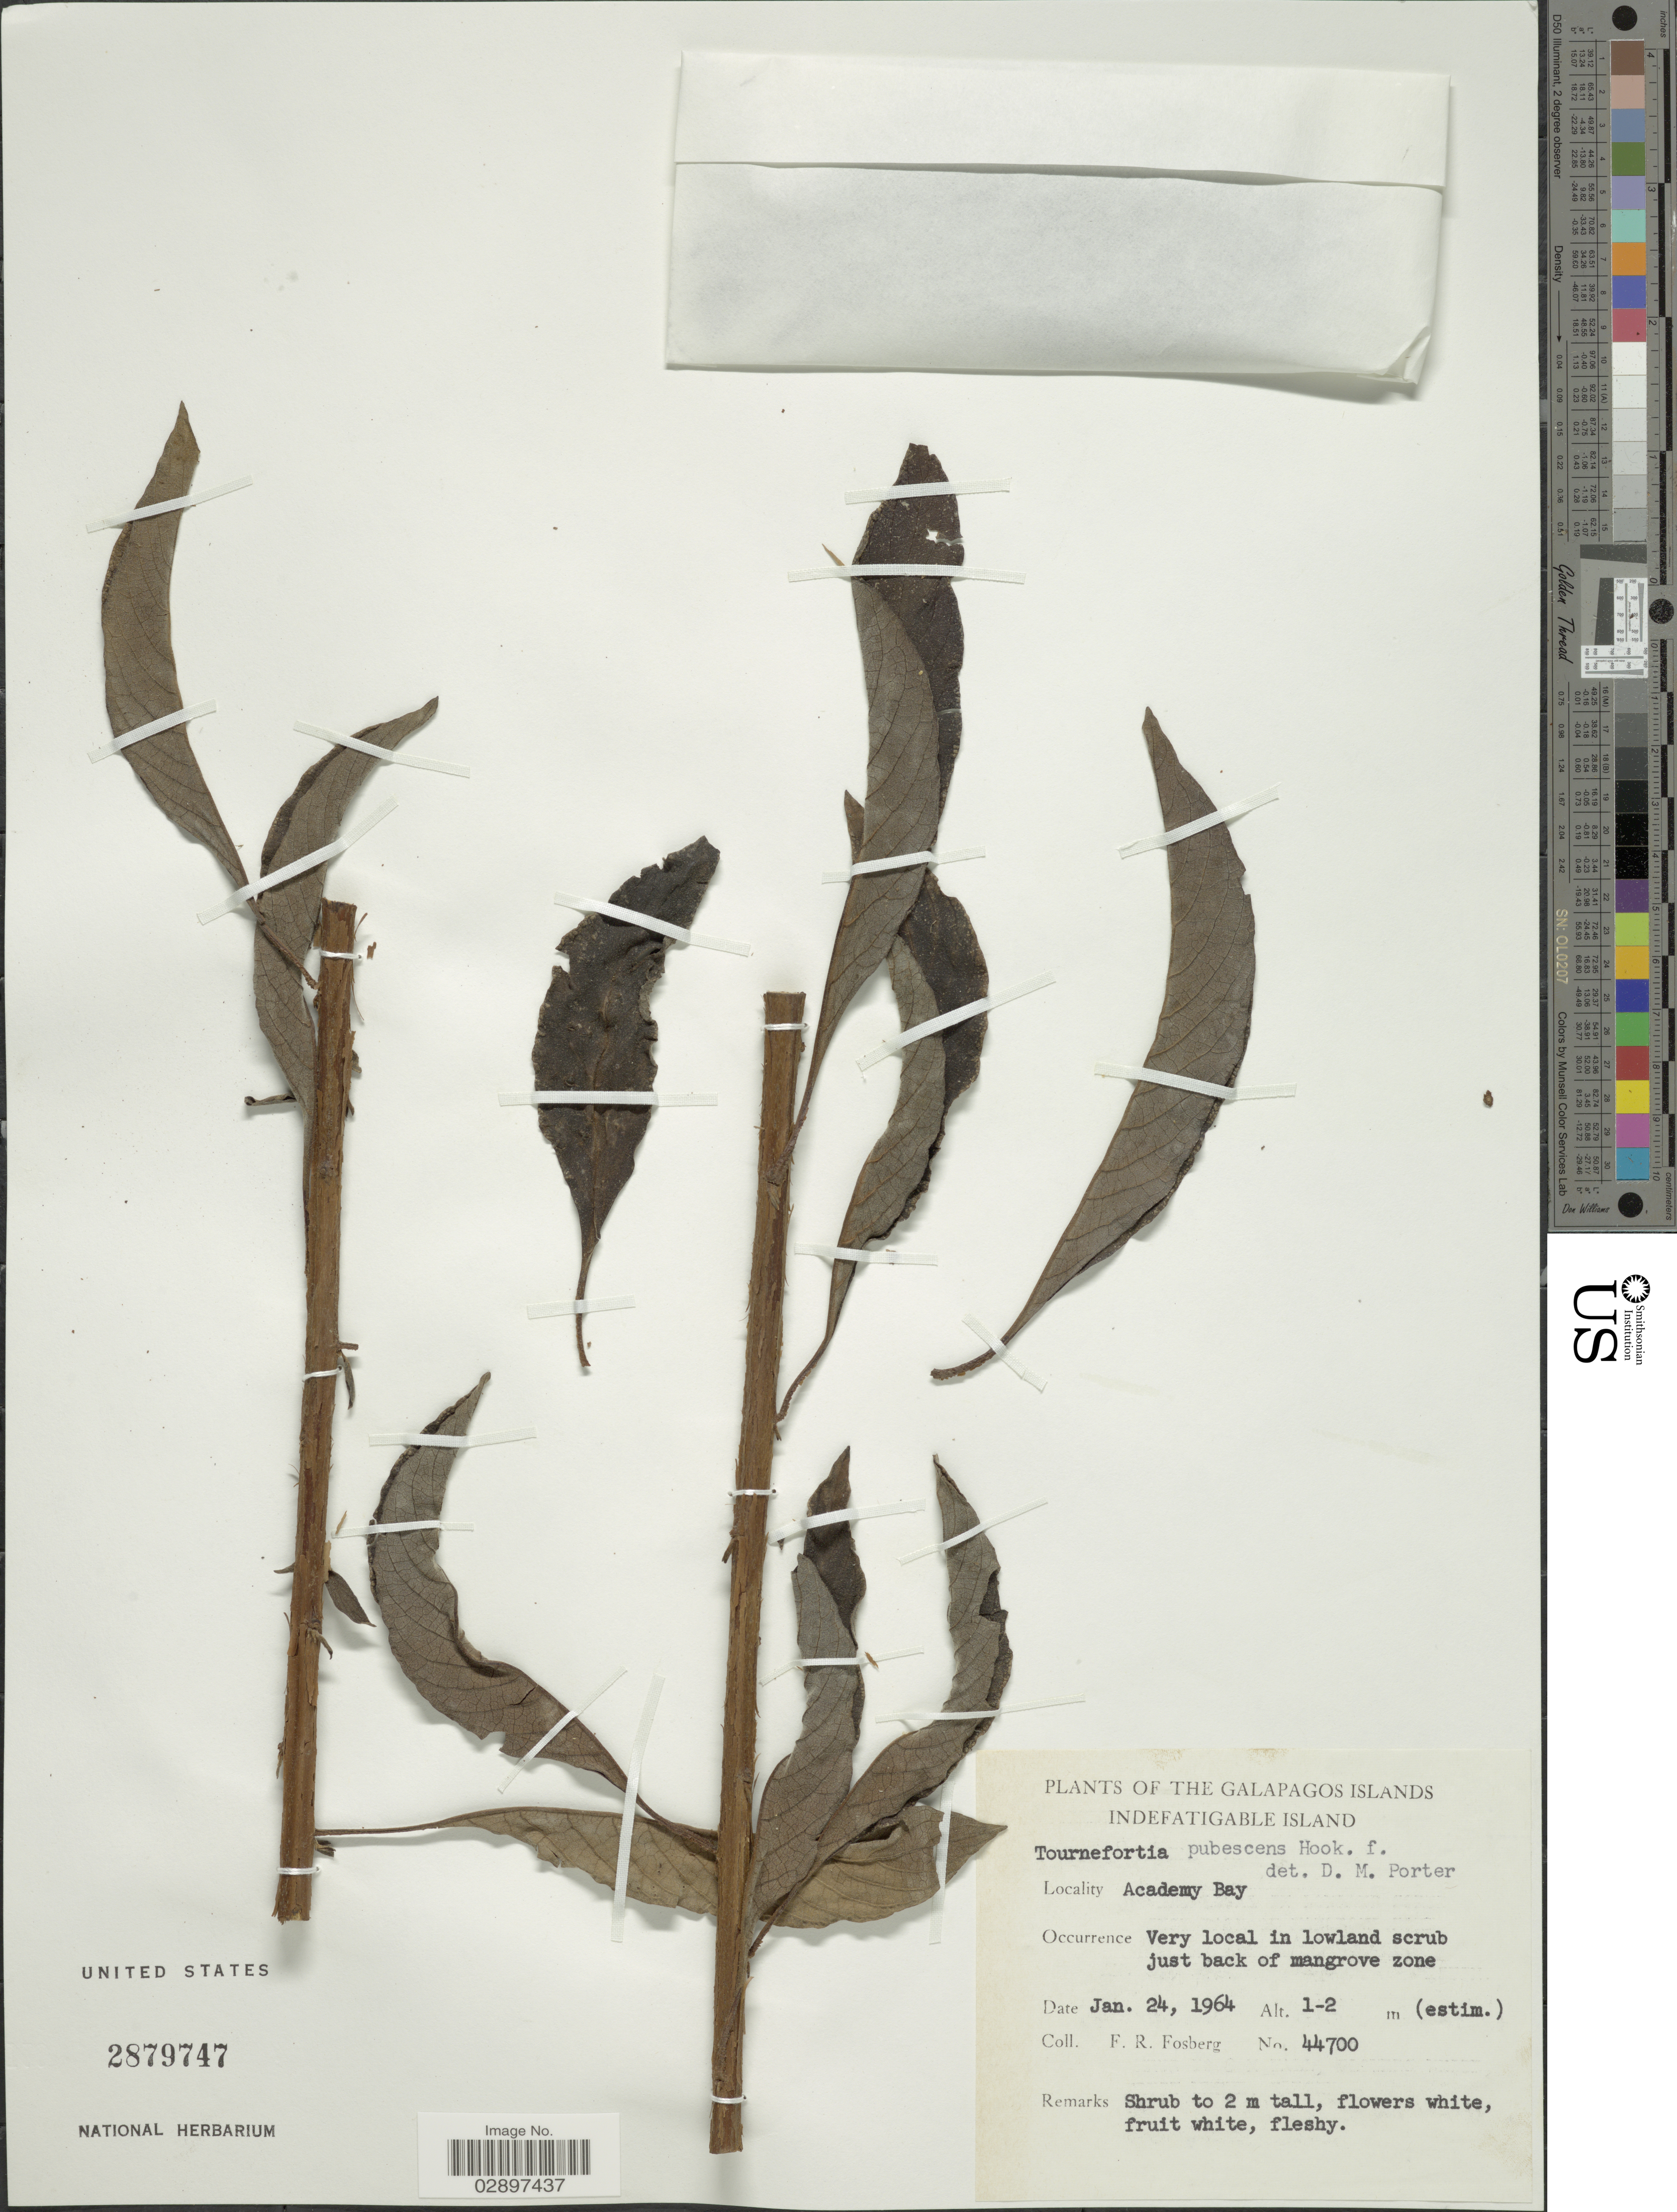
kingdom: Plantae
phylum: Tracheophyta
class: Magnoliopsida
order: Boraginales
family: Heliotropiaceae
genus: Tournefortia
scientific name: Tournefortia pubescens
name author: Hook. f.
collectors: F. R. Fosberg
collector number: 44700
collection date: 1964-01-24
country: Ecuador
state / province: Colón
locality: The Galapagos Islands. Indefatigable Island. Academy Bay.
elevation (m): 1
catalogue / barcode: US 2879747